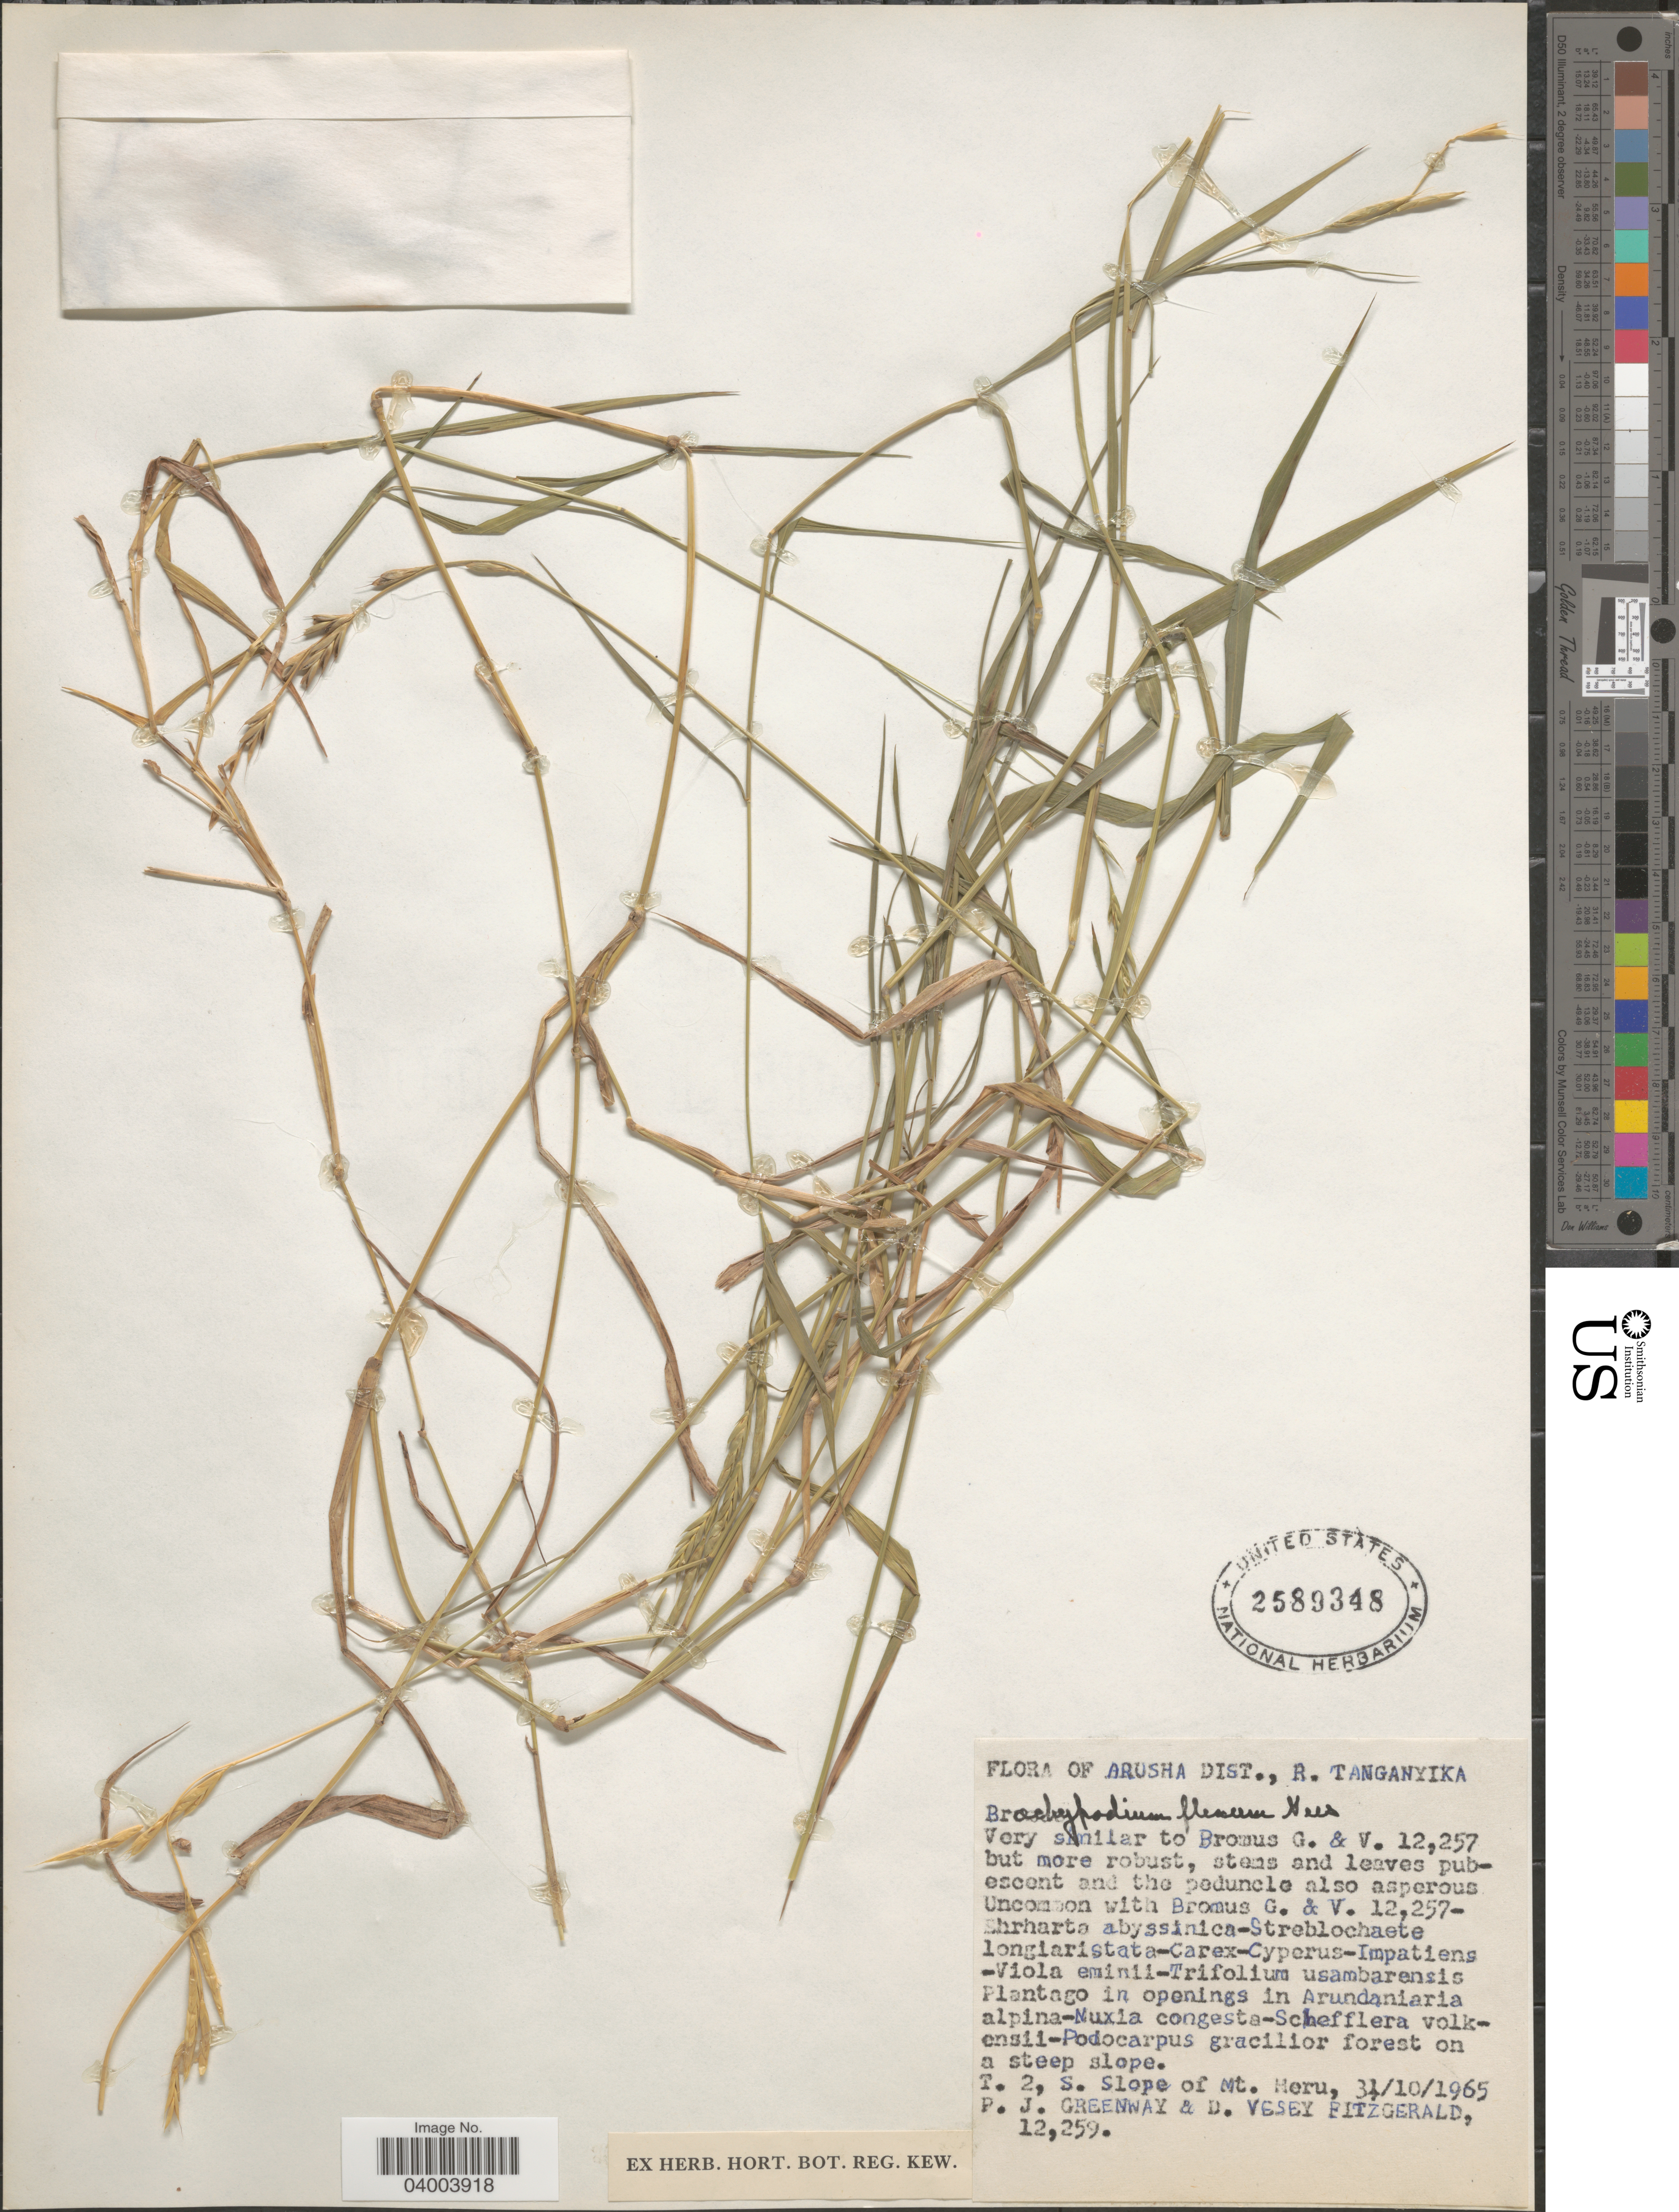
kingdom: Plantae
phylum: Tracheophyta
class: Liliopsida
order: Poales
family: Poaceae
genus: Brachypodium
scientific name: Brachypodium flexum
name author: Nees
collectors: P. J. Greenway & D. Vesey-Fitzgerald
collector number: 12259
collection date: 1965-10-31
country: Tanzania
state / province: Arusha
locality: Arusha Dist., R. Tanganyika. T.2, S. Slope of Mt. Heru.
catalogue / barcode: US 2589348